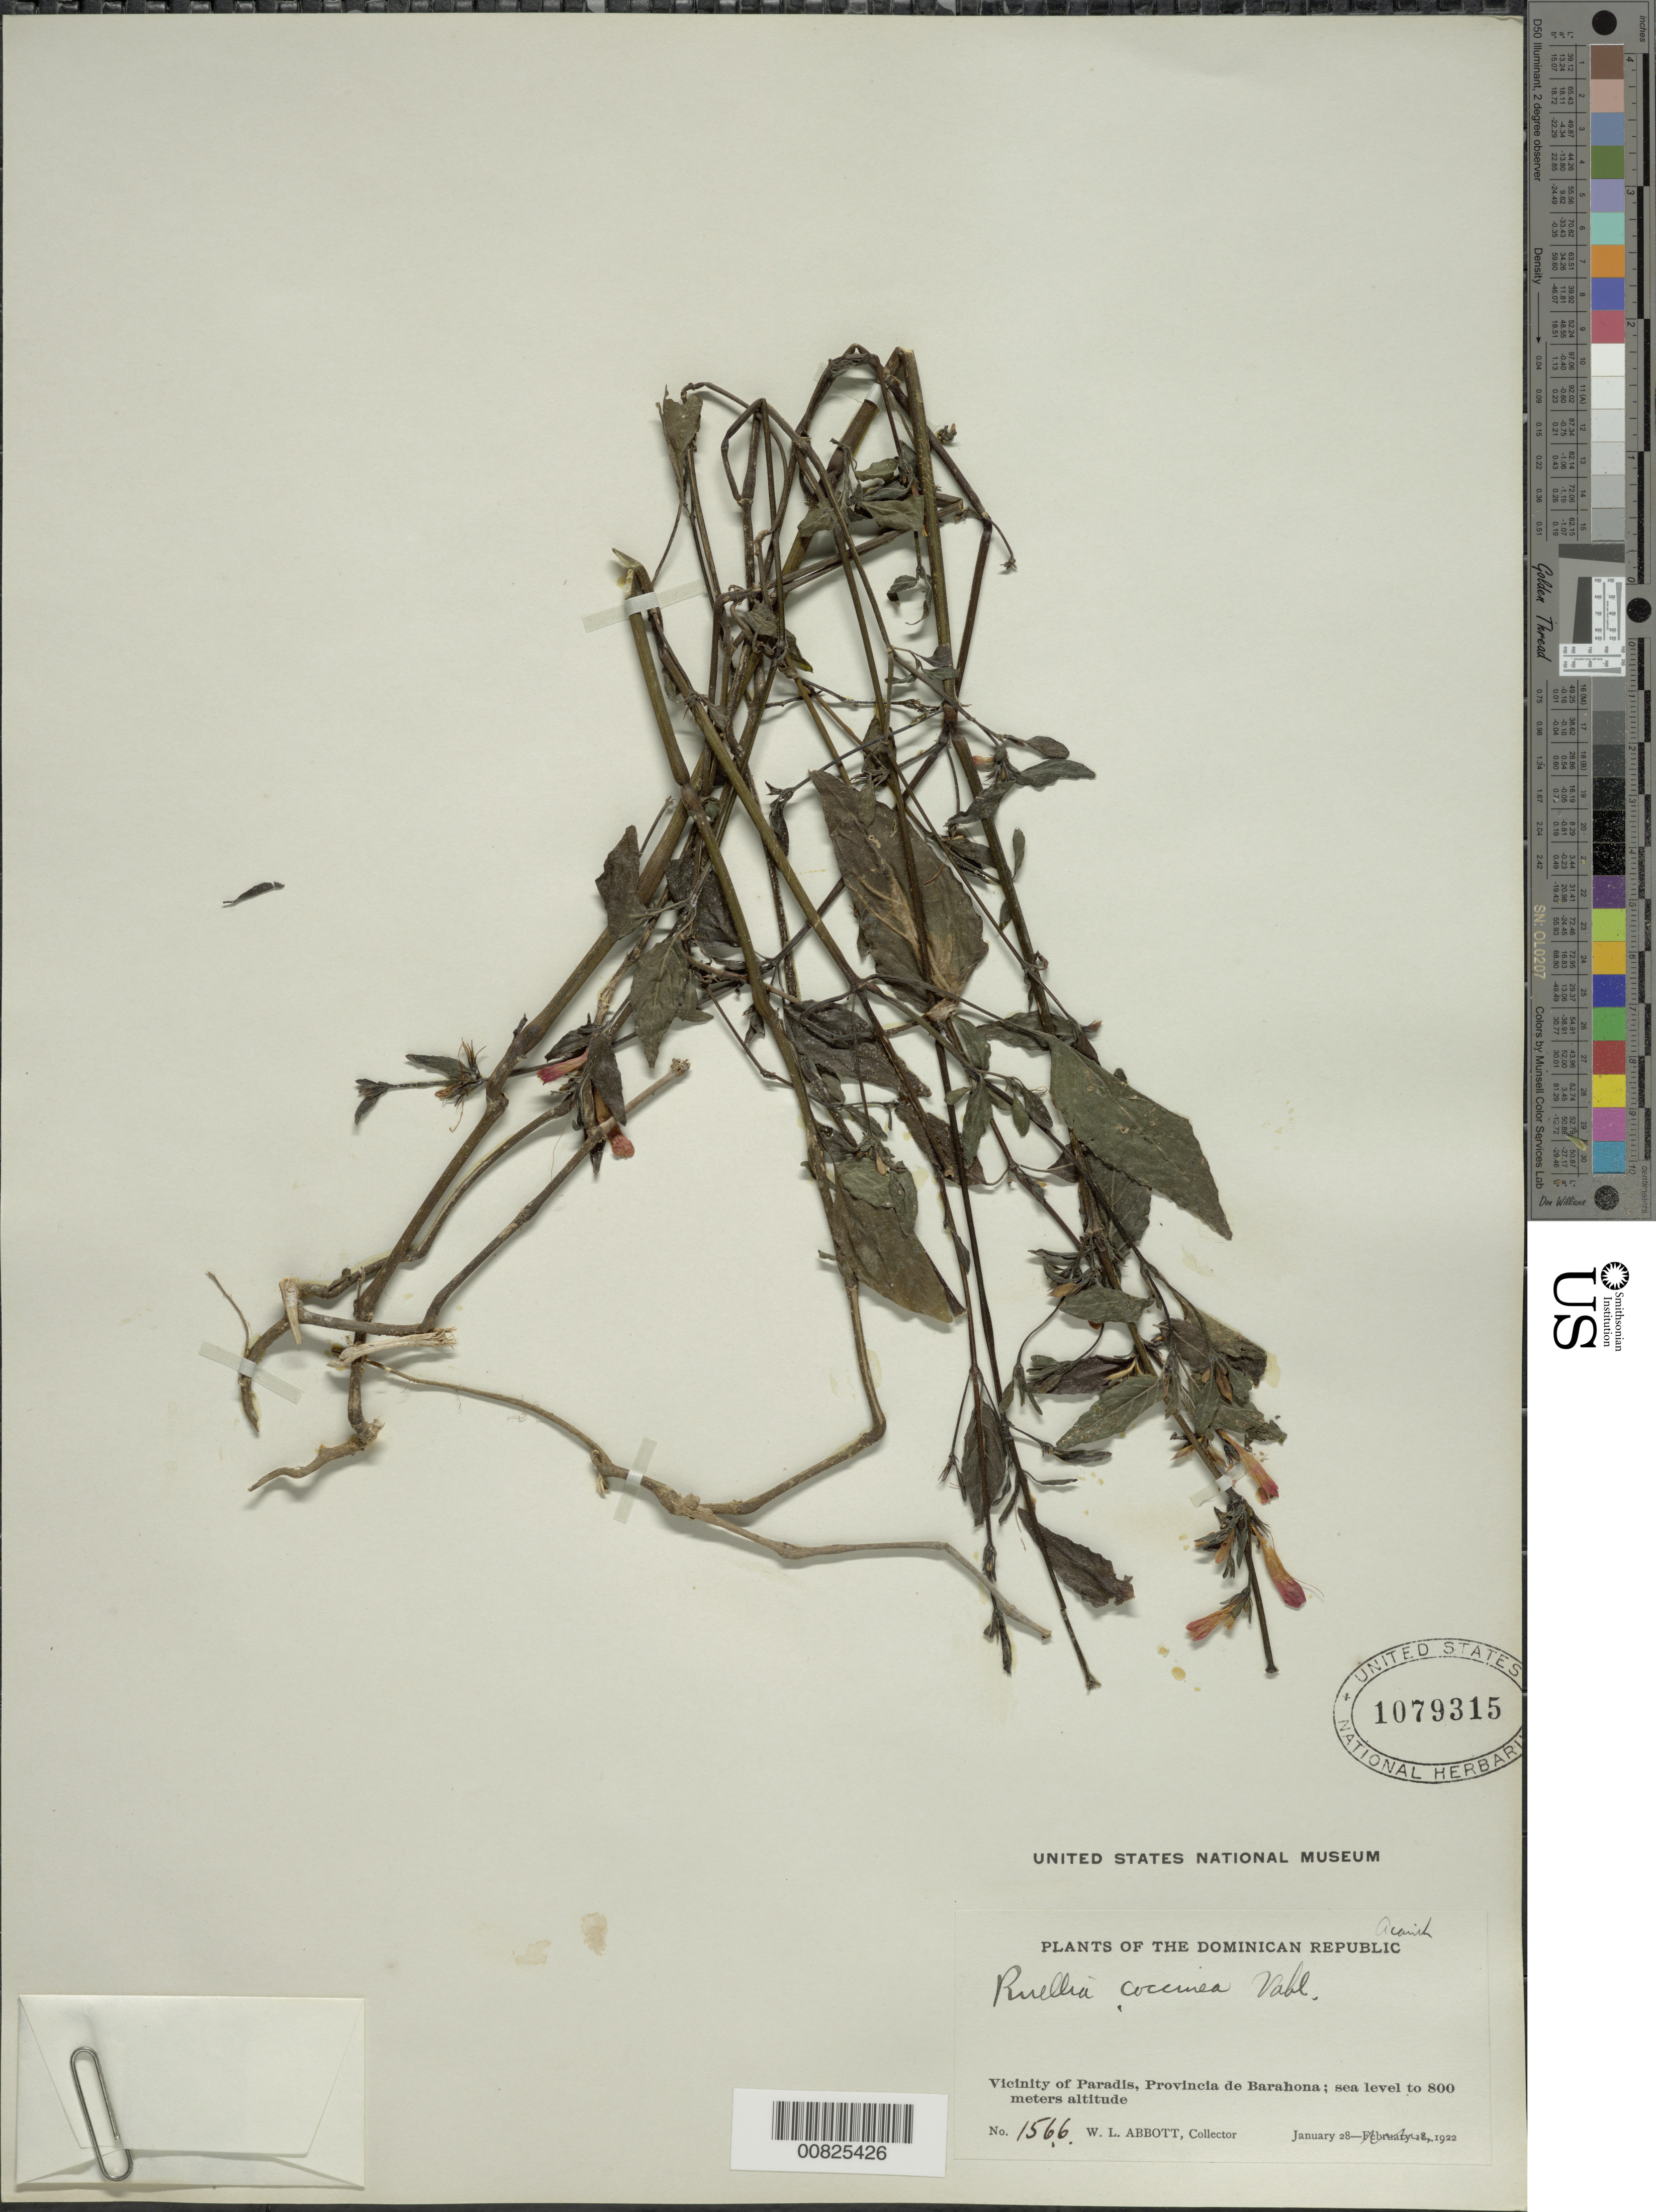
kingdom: Plantae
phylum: Tracheophyta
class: Magnoliopsida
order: Lamiales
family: Acanthaceae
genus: Ruellia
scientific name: Ruellia coccinea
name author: (L.) Vahl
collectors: W. L. Abbott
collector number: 1566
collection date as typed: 28 Jan 1922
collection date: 1922-01-28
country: Dominican Republic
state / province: Barahona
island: Hispaniola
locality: Vicinity of Paradis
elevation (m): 0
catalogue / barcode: US 1079315